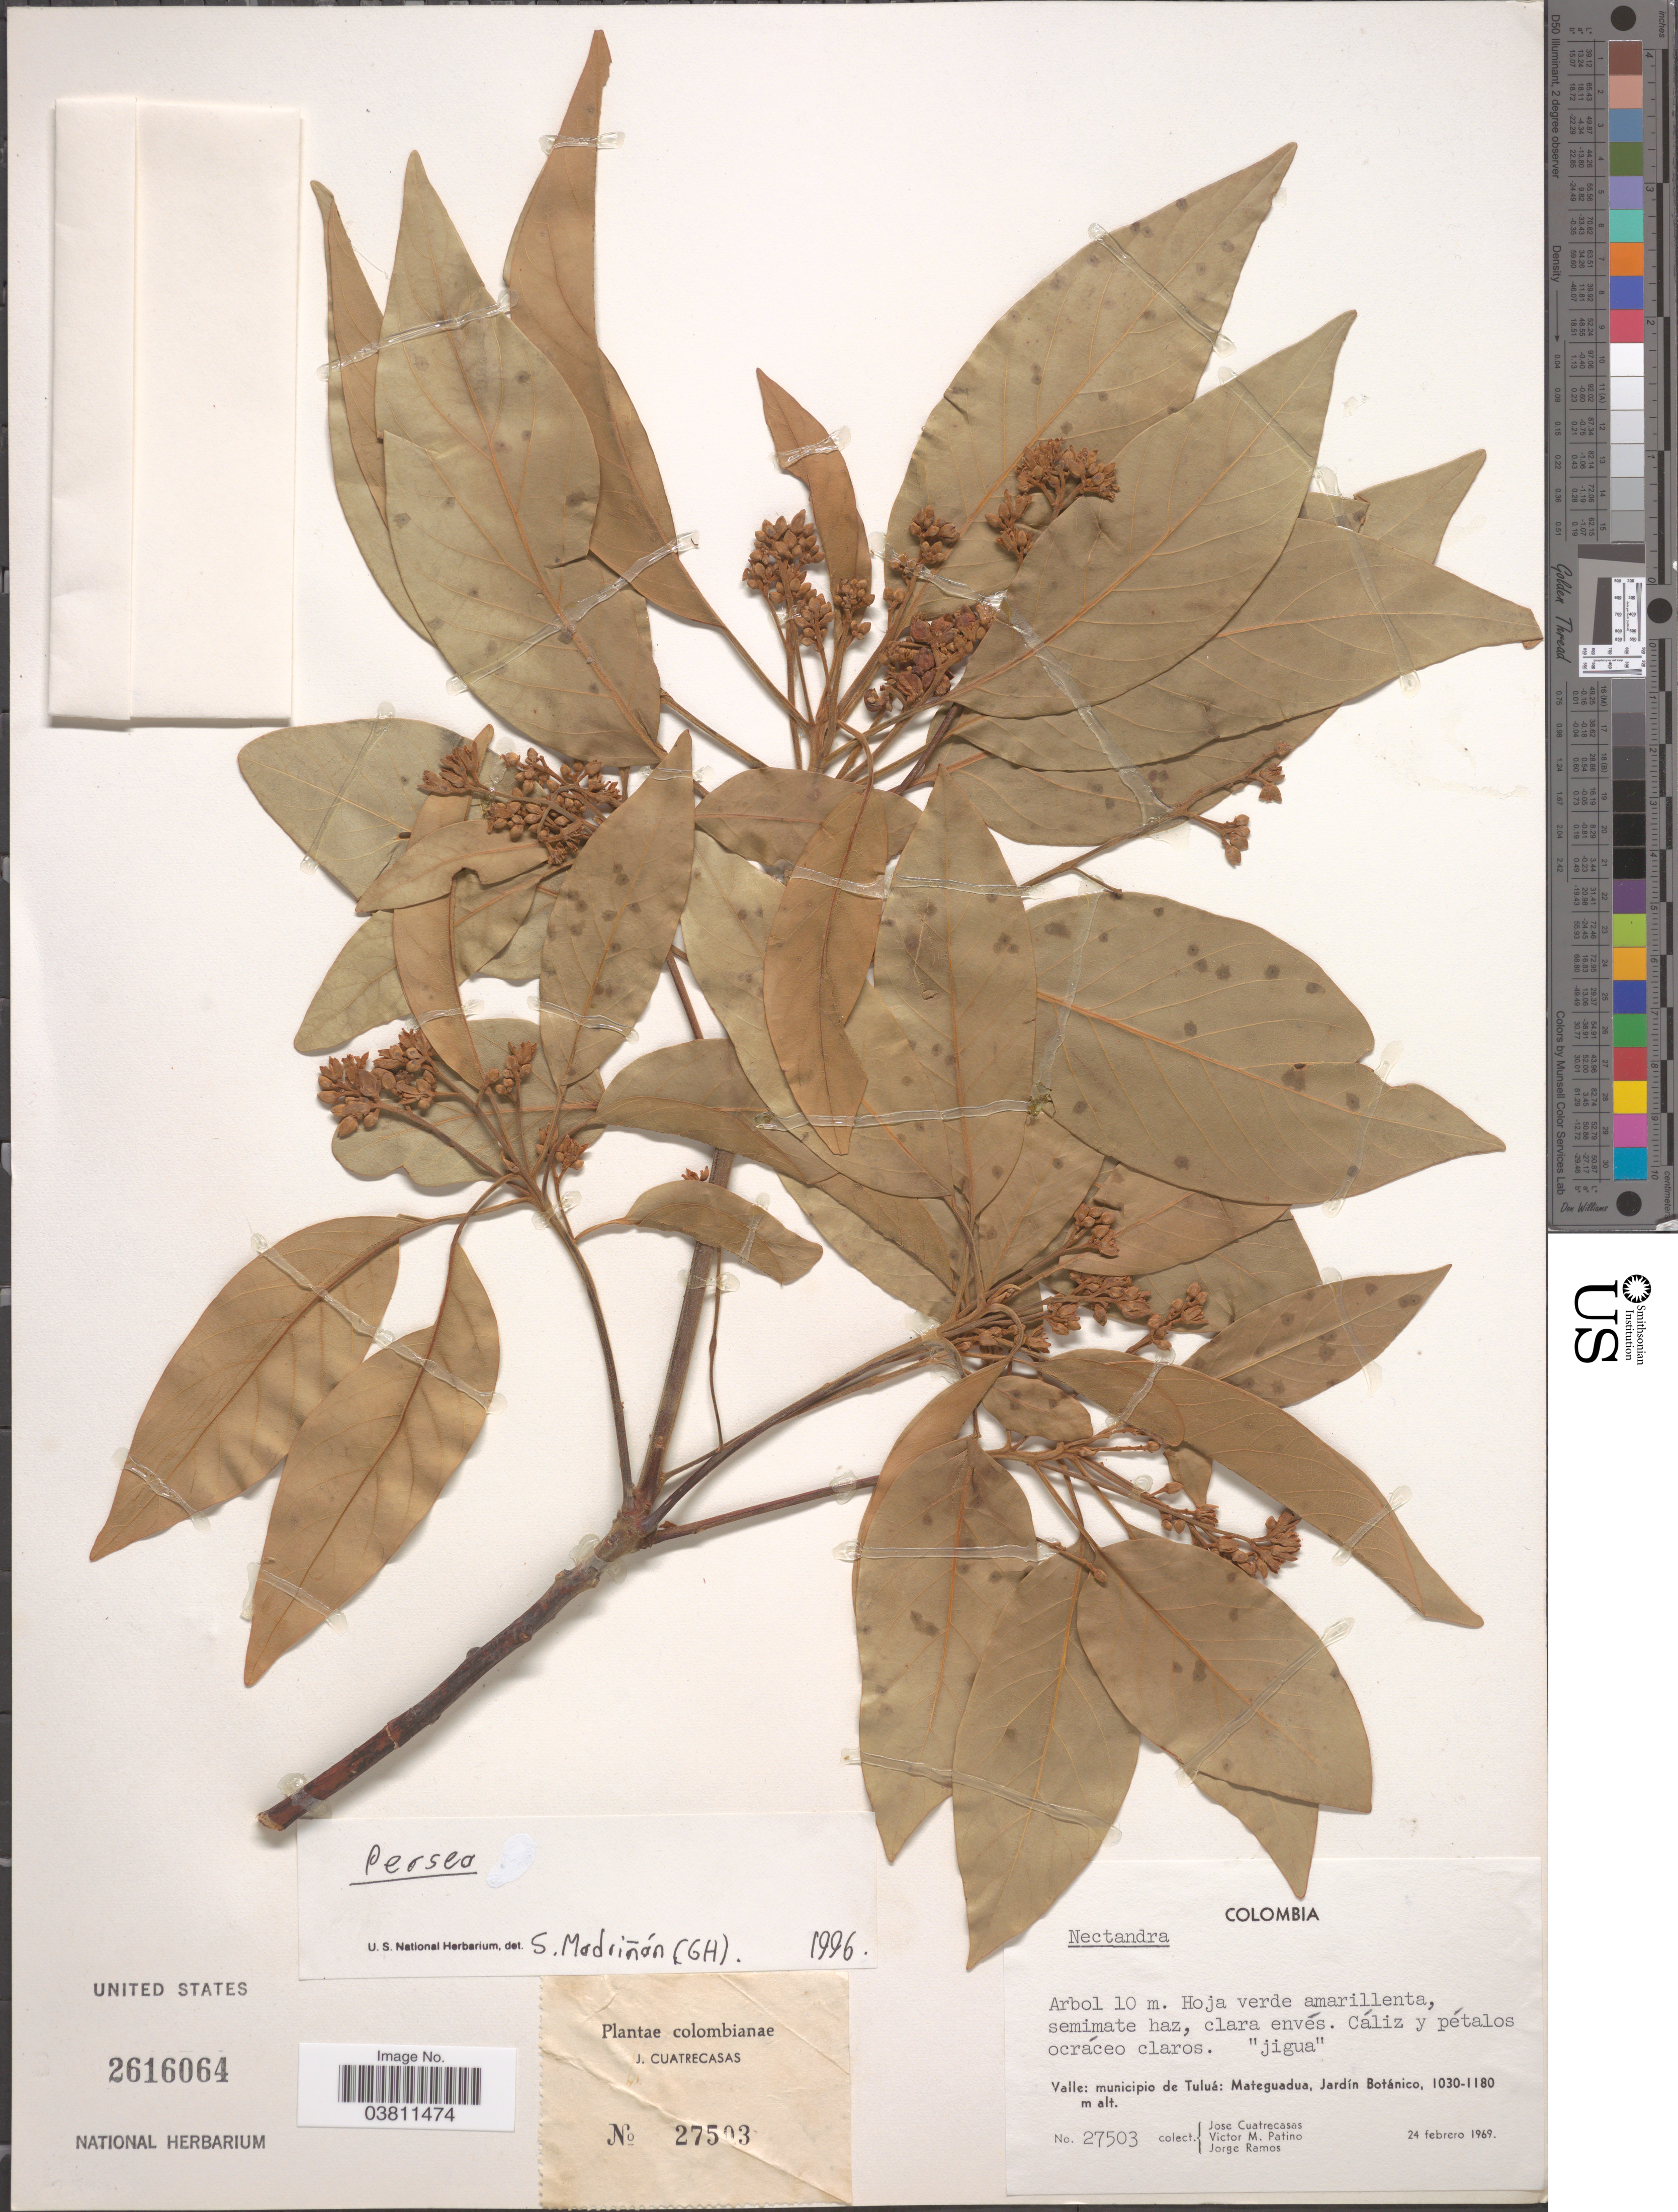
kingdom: Plantae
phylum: Tracheophyta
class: Magnoliopsida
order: Laurales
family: Lauraceae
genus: Persea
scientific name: Persea sp.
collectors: J. Cuatrecasas, V. M. Patiño & J. Ramos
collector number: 27503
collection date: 1969-02-24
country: Colombia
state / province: Valle del Cauca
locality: Valle: municipio de Tuluá: Mateguadua, Jardín Botánico.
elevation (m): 1030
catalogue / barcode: US 2616064